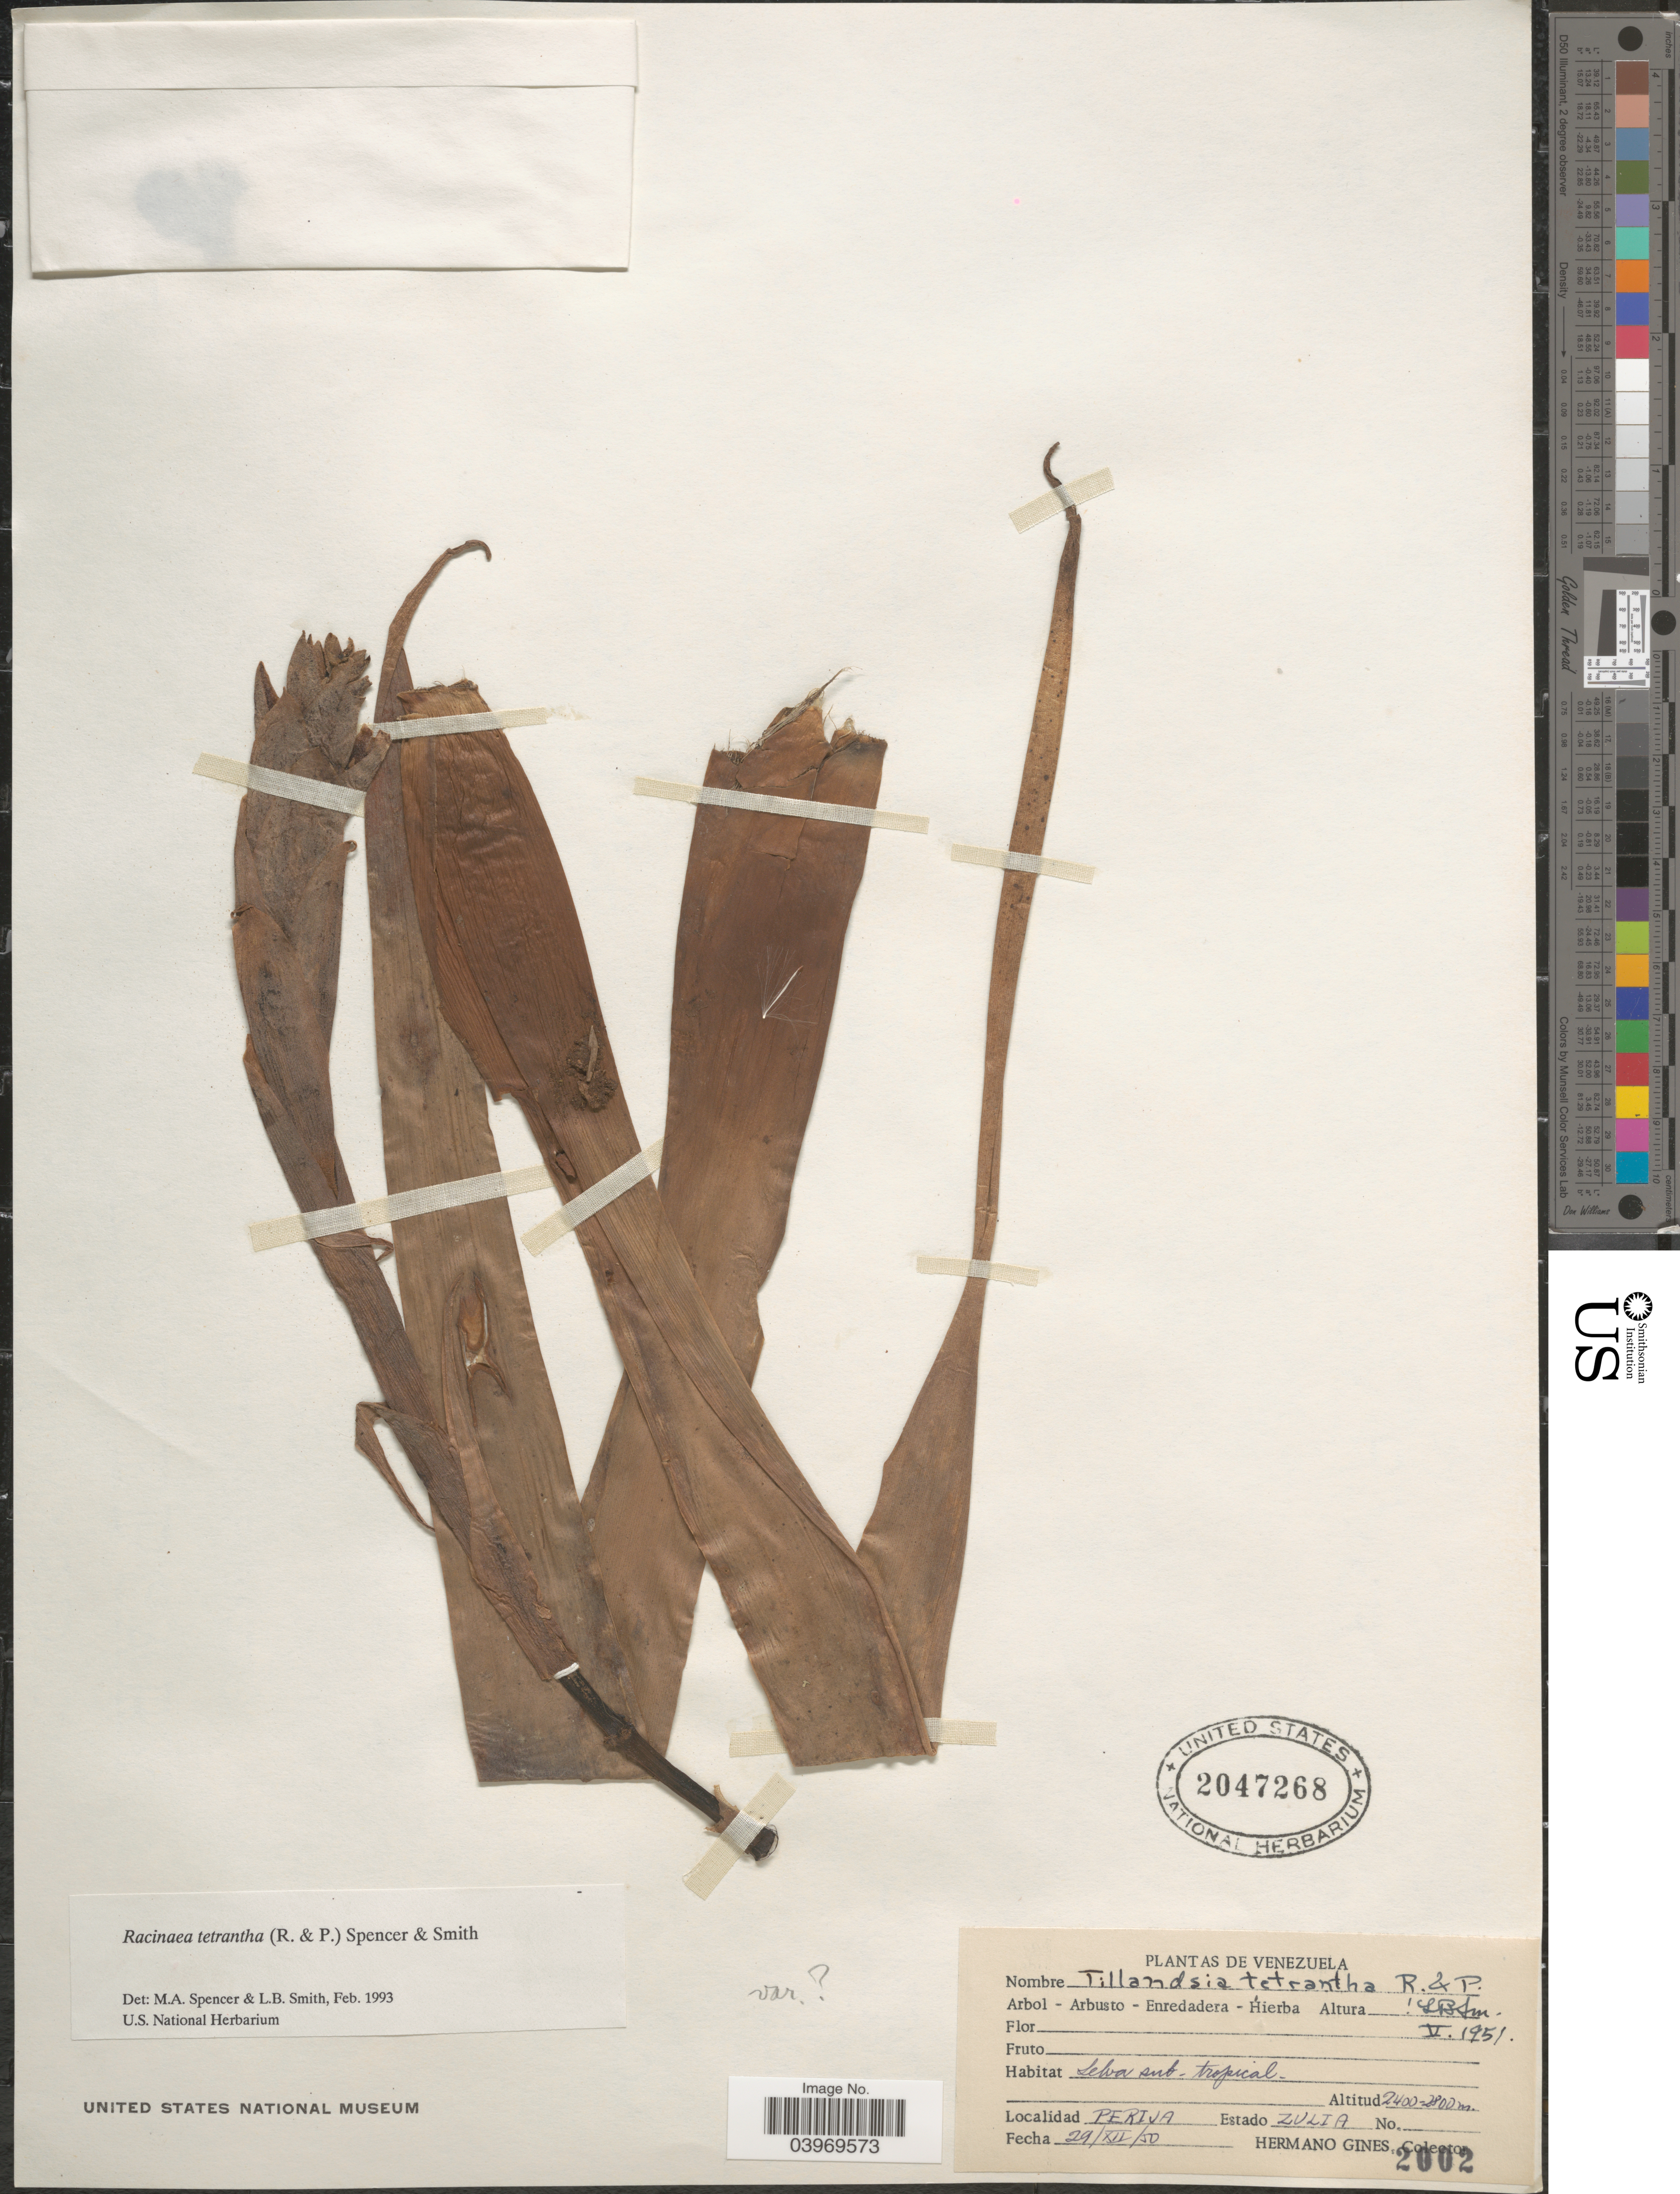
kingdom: Plantae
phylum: Tracheophyta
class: Liliopsida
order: Poales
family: Bromeliaceae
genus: Racinaea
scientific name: Racinaea tetrantha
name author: (Ruiz & Pav.) L.B. Sm.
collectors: Bro. Gines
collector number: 2002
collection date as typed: Transcribed d/m/y: 29/12/50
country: Venezuela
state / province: Zulia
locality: Perija.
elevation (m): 2400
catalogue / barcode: US 2047268